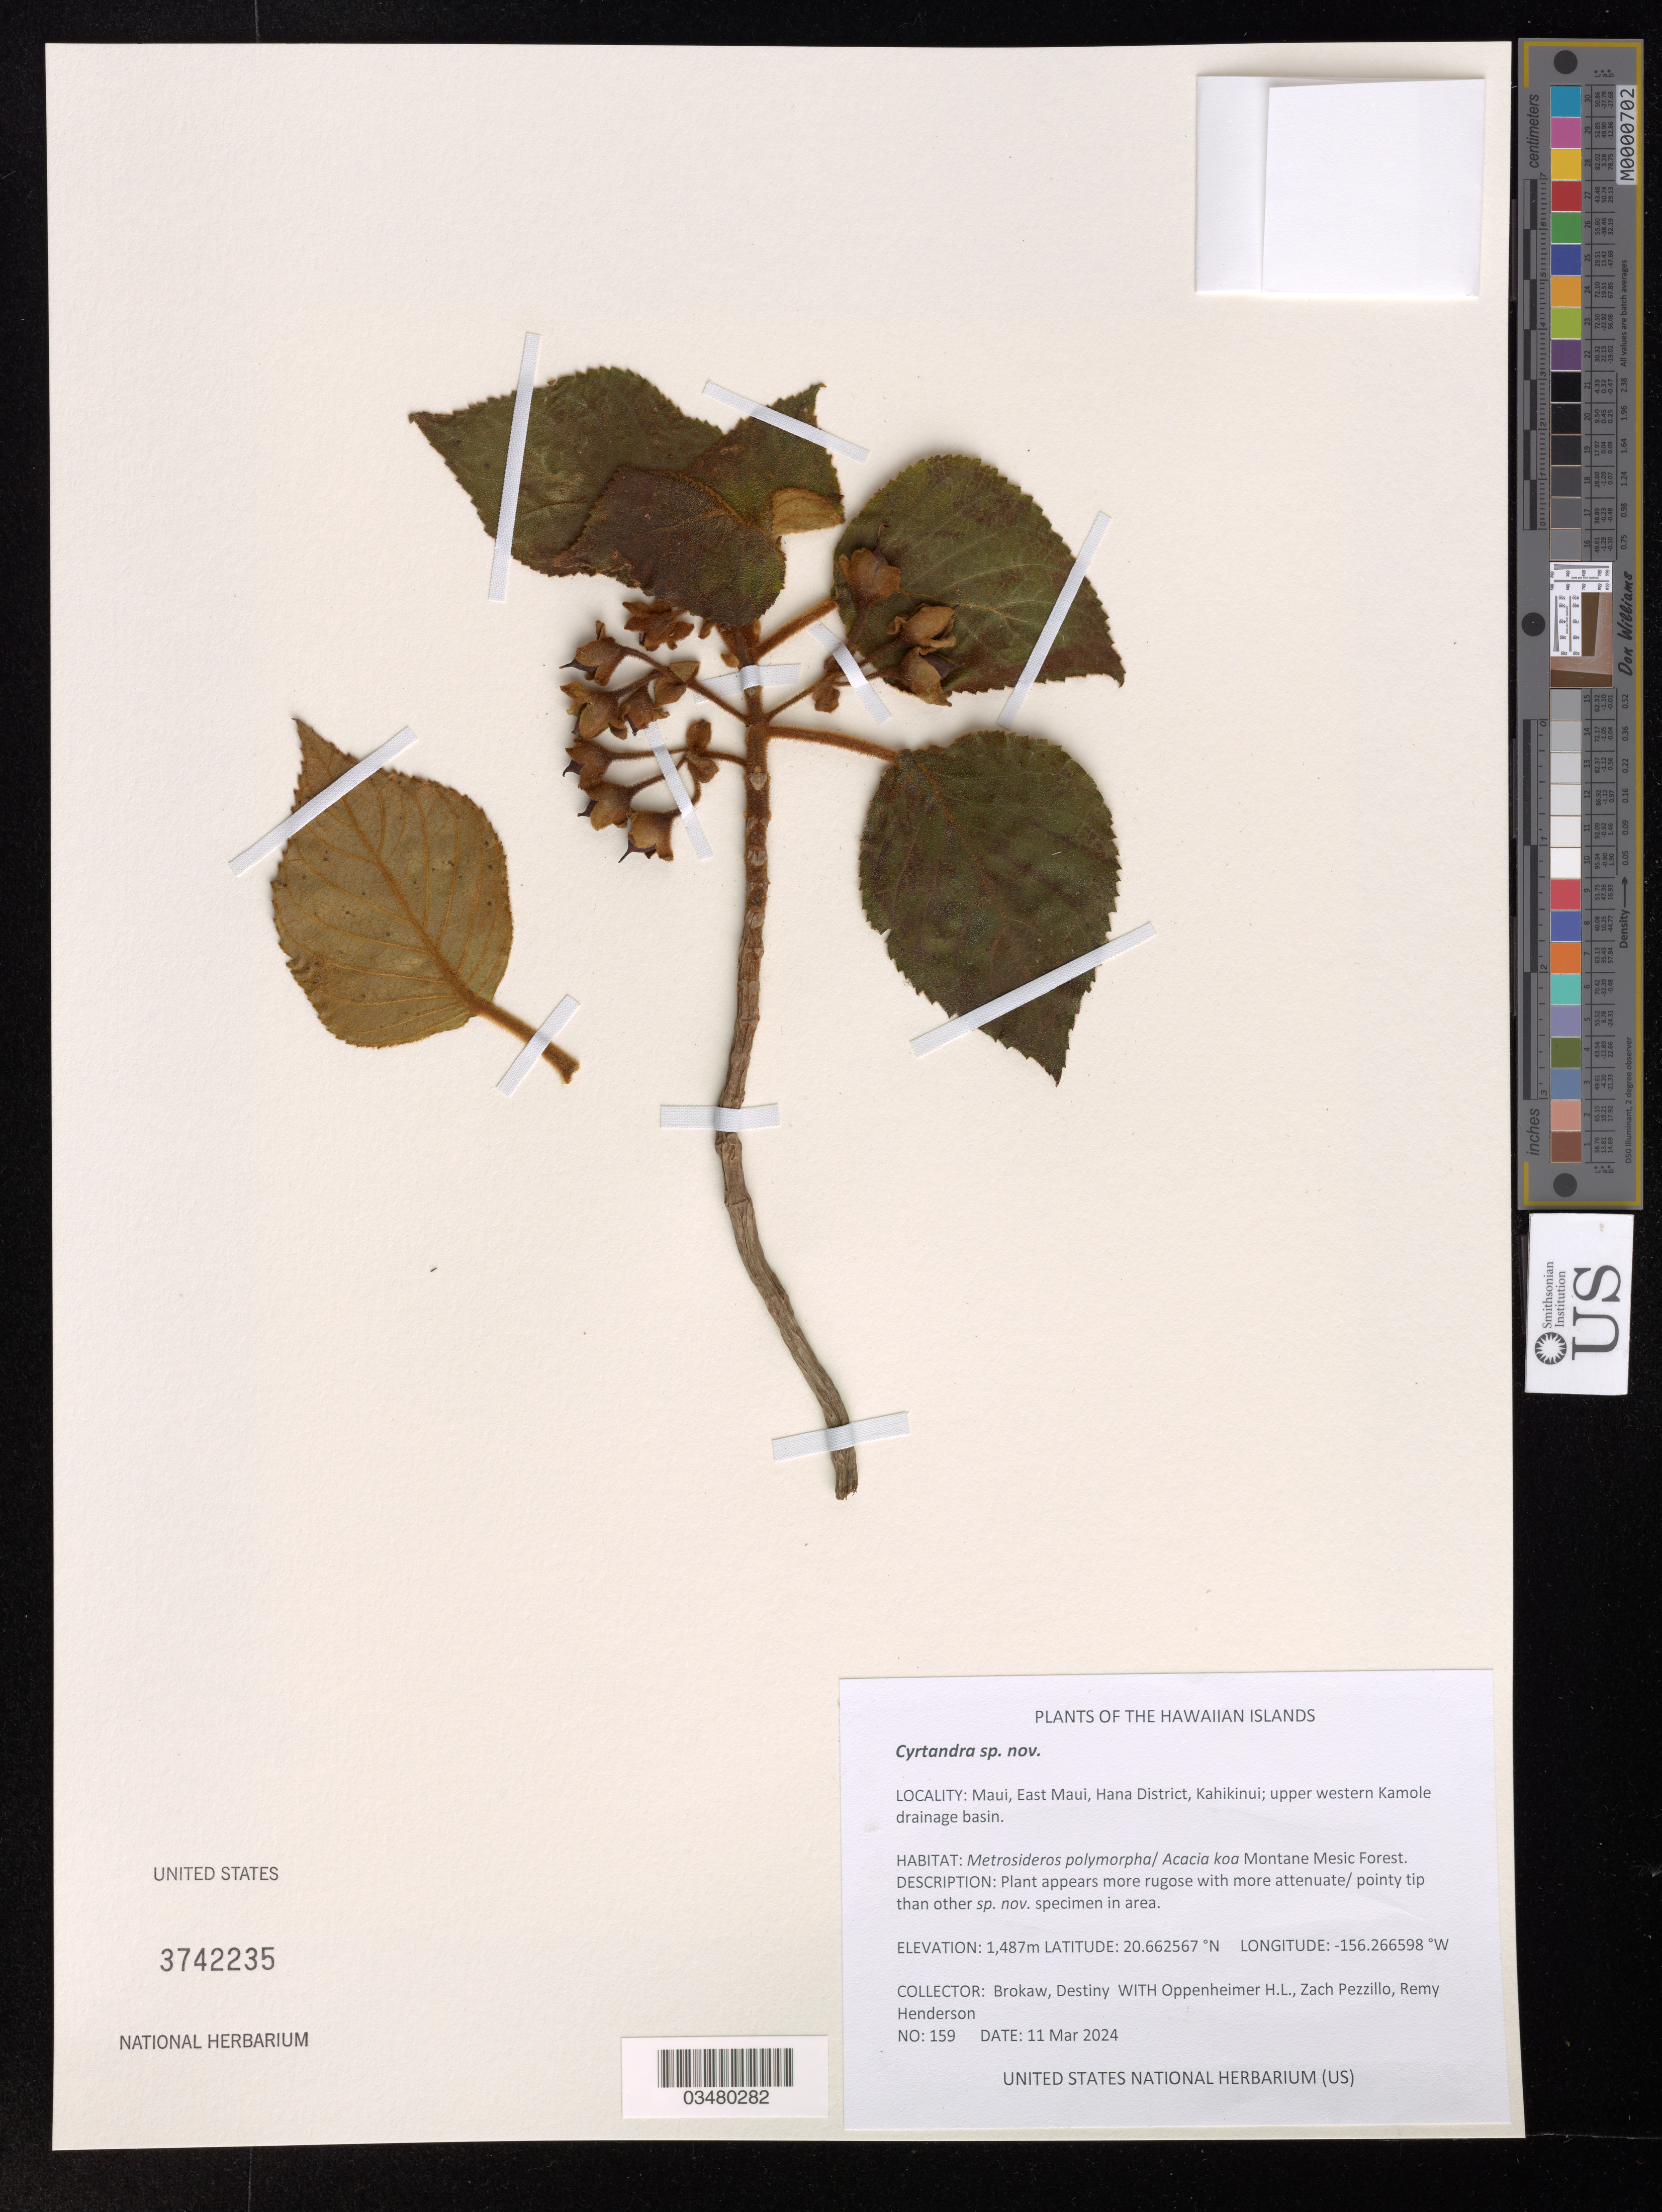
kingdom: Plantae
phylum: Tracheophyta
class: Magnoliopsida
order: Lamiales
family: Gesneriaceae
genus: Cyrtandra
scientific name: Cyrtandra sp. nov.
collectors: H. L. Oppenheimer, Z. Pezzillo & R. Henderson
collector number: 159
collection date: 2024-03-11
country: United States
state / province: Hawaii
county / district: Maui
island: Maui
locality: East Maui, Hana District, Kahikinui, upper western Kamole drainage basin.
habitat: Montane mesic forest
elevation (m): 1487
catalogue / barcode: US 3742235